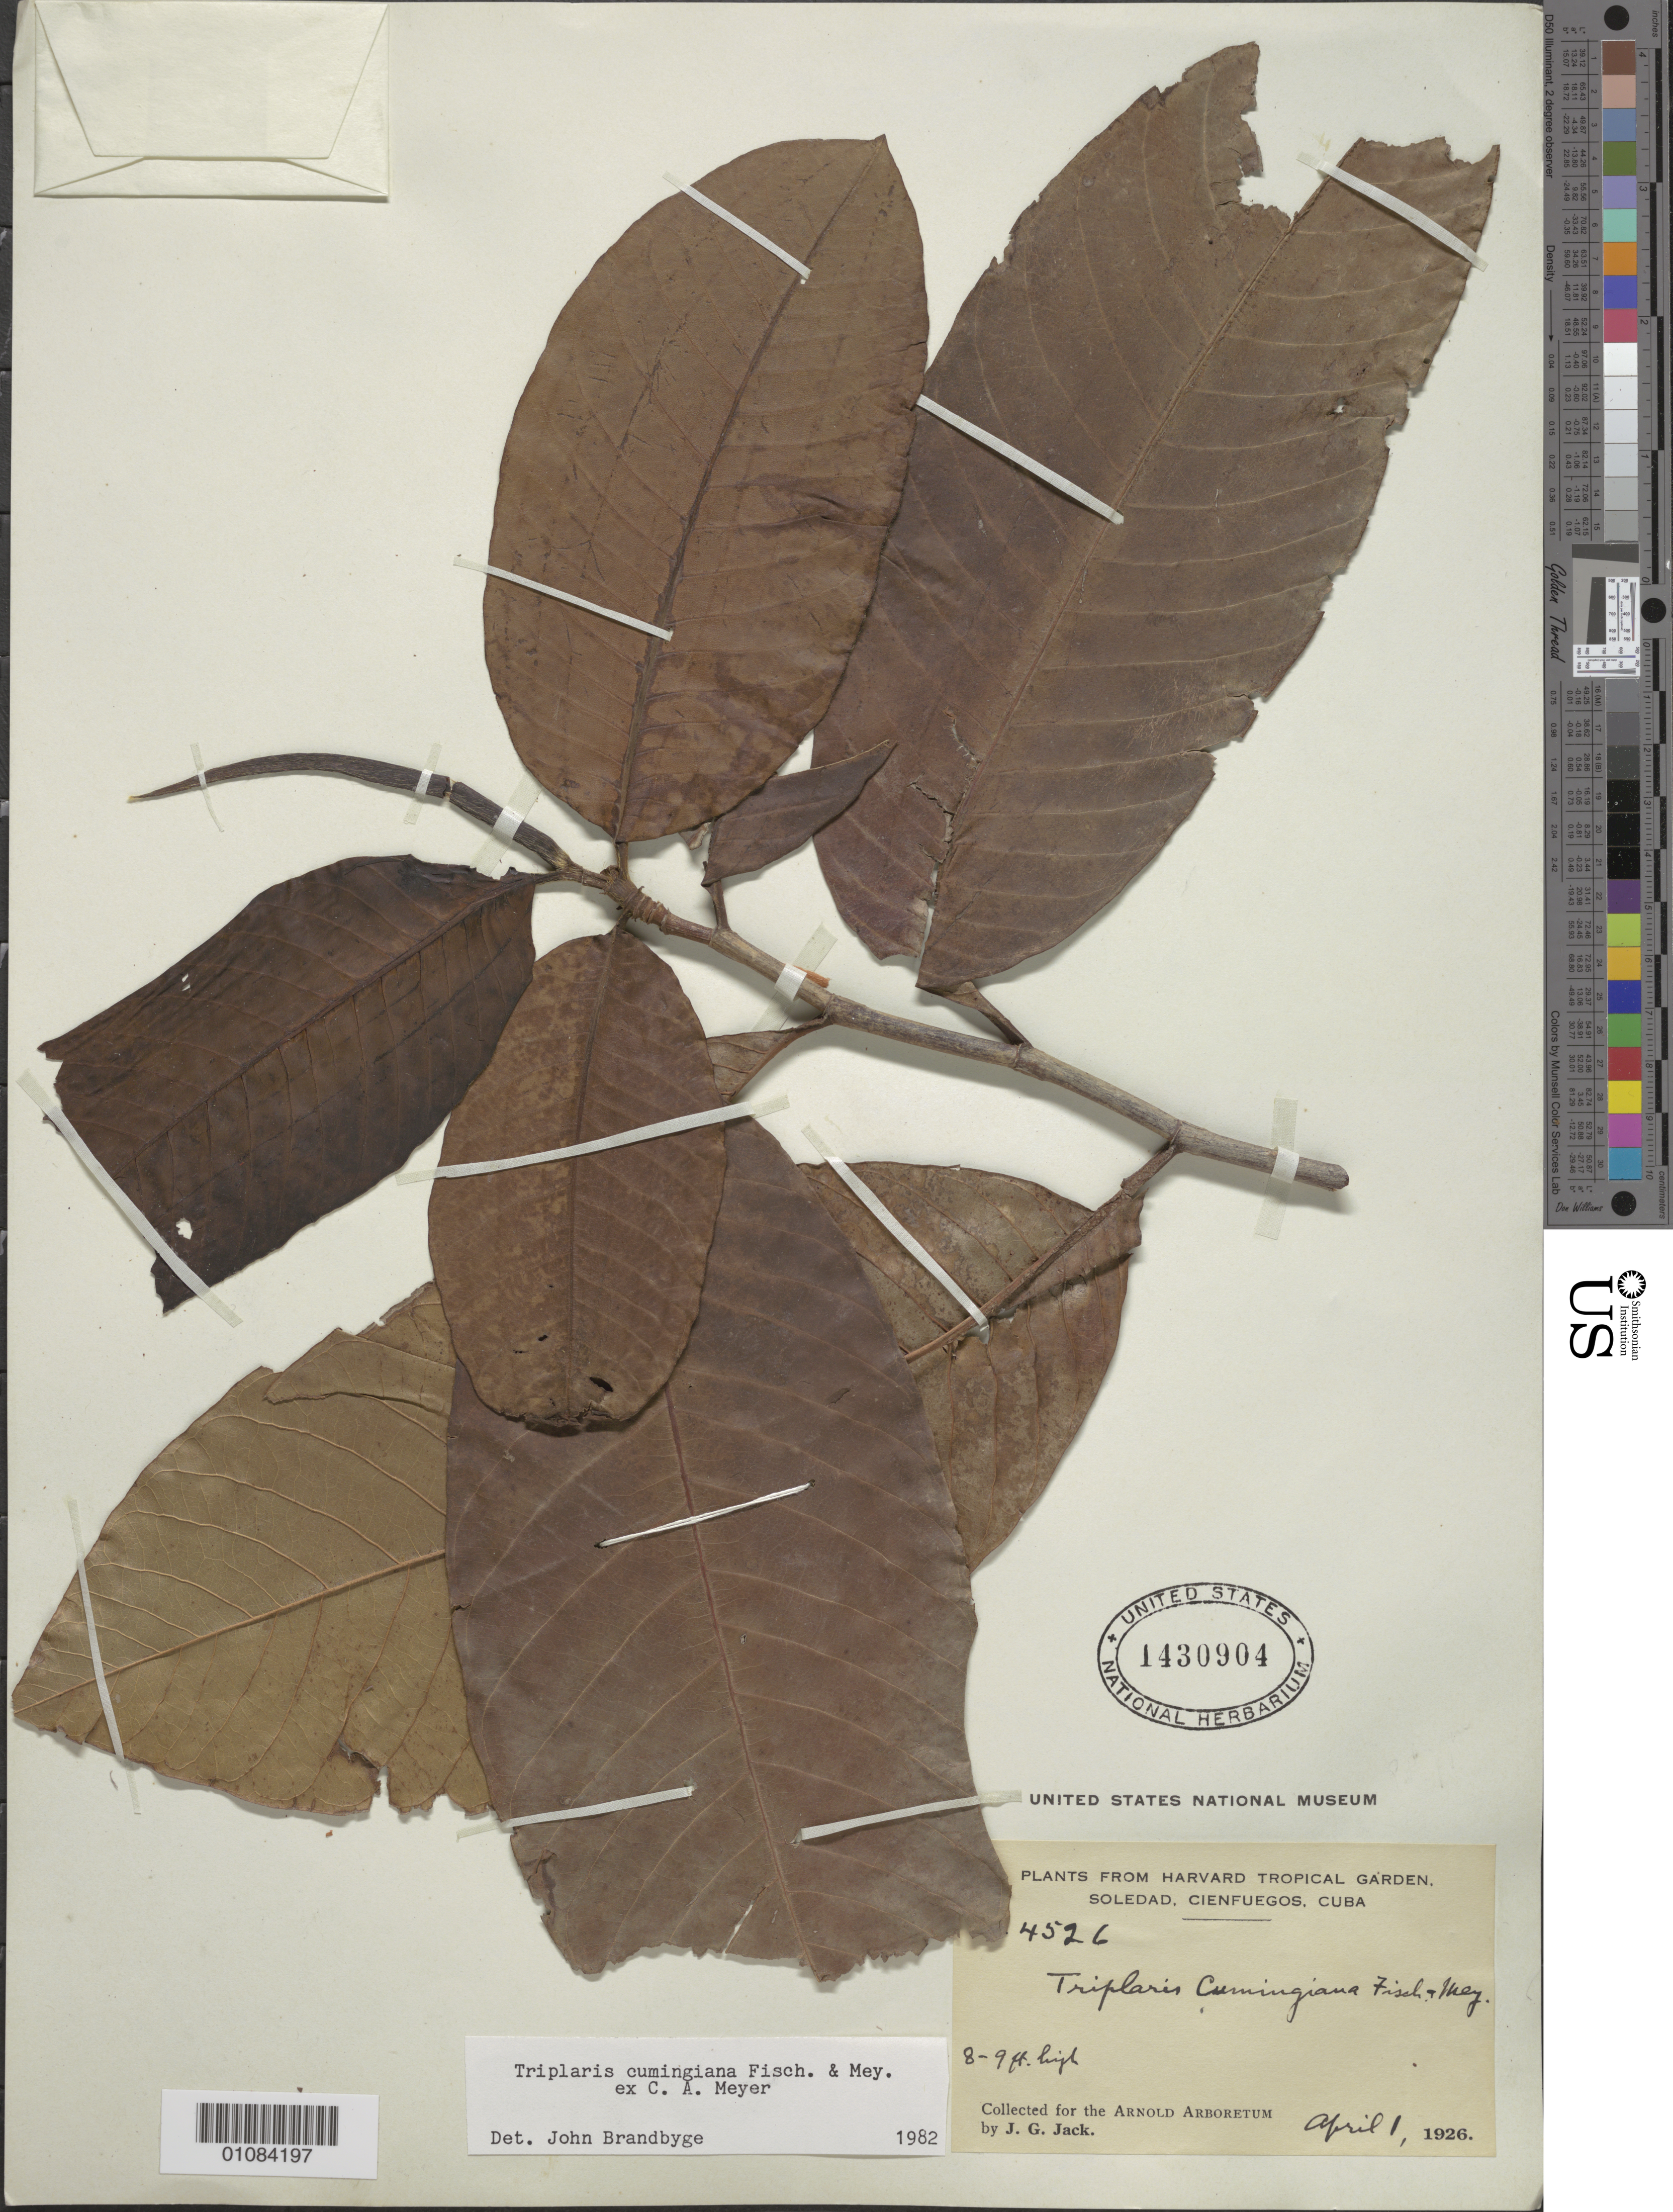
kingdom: Plantae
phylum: Tracheophyta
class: Magnoliopsida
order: Caryophyllales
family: Polygonaceae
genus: Triplaris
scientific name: Triplaris cumingiana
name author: Fisch. & C.A. Mey. ex C.A. Mey.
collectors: J. G. Jack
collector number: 4526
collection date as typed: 01 Apr 1926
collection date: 1926-04-01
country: Cuba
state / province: Cienfuegos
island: Cuba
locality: Cienfuegos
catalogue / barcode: US 1430904